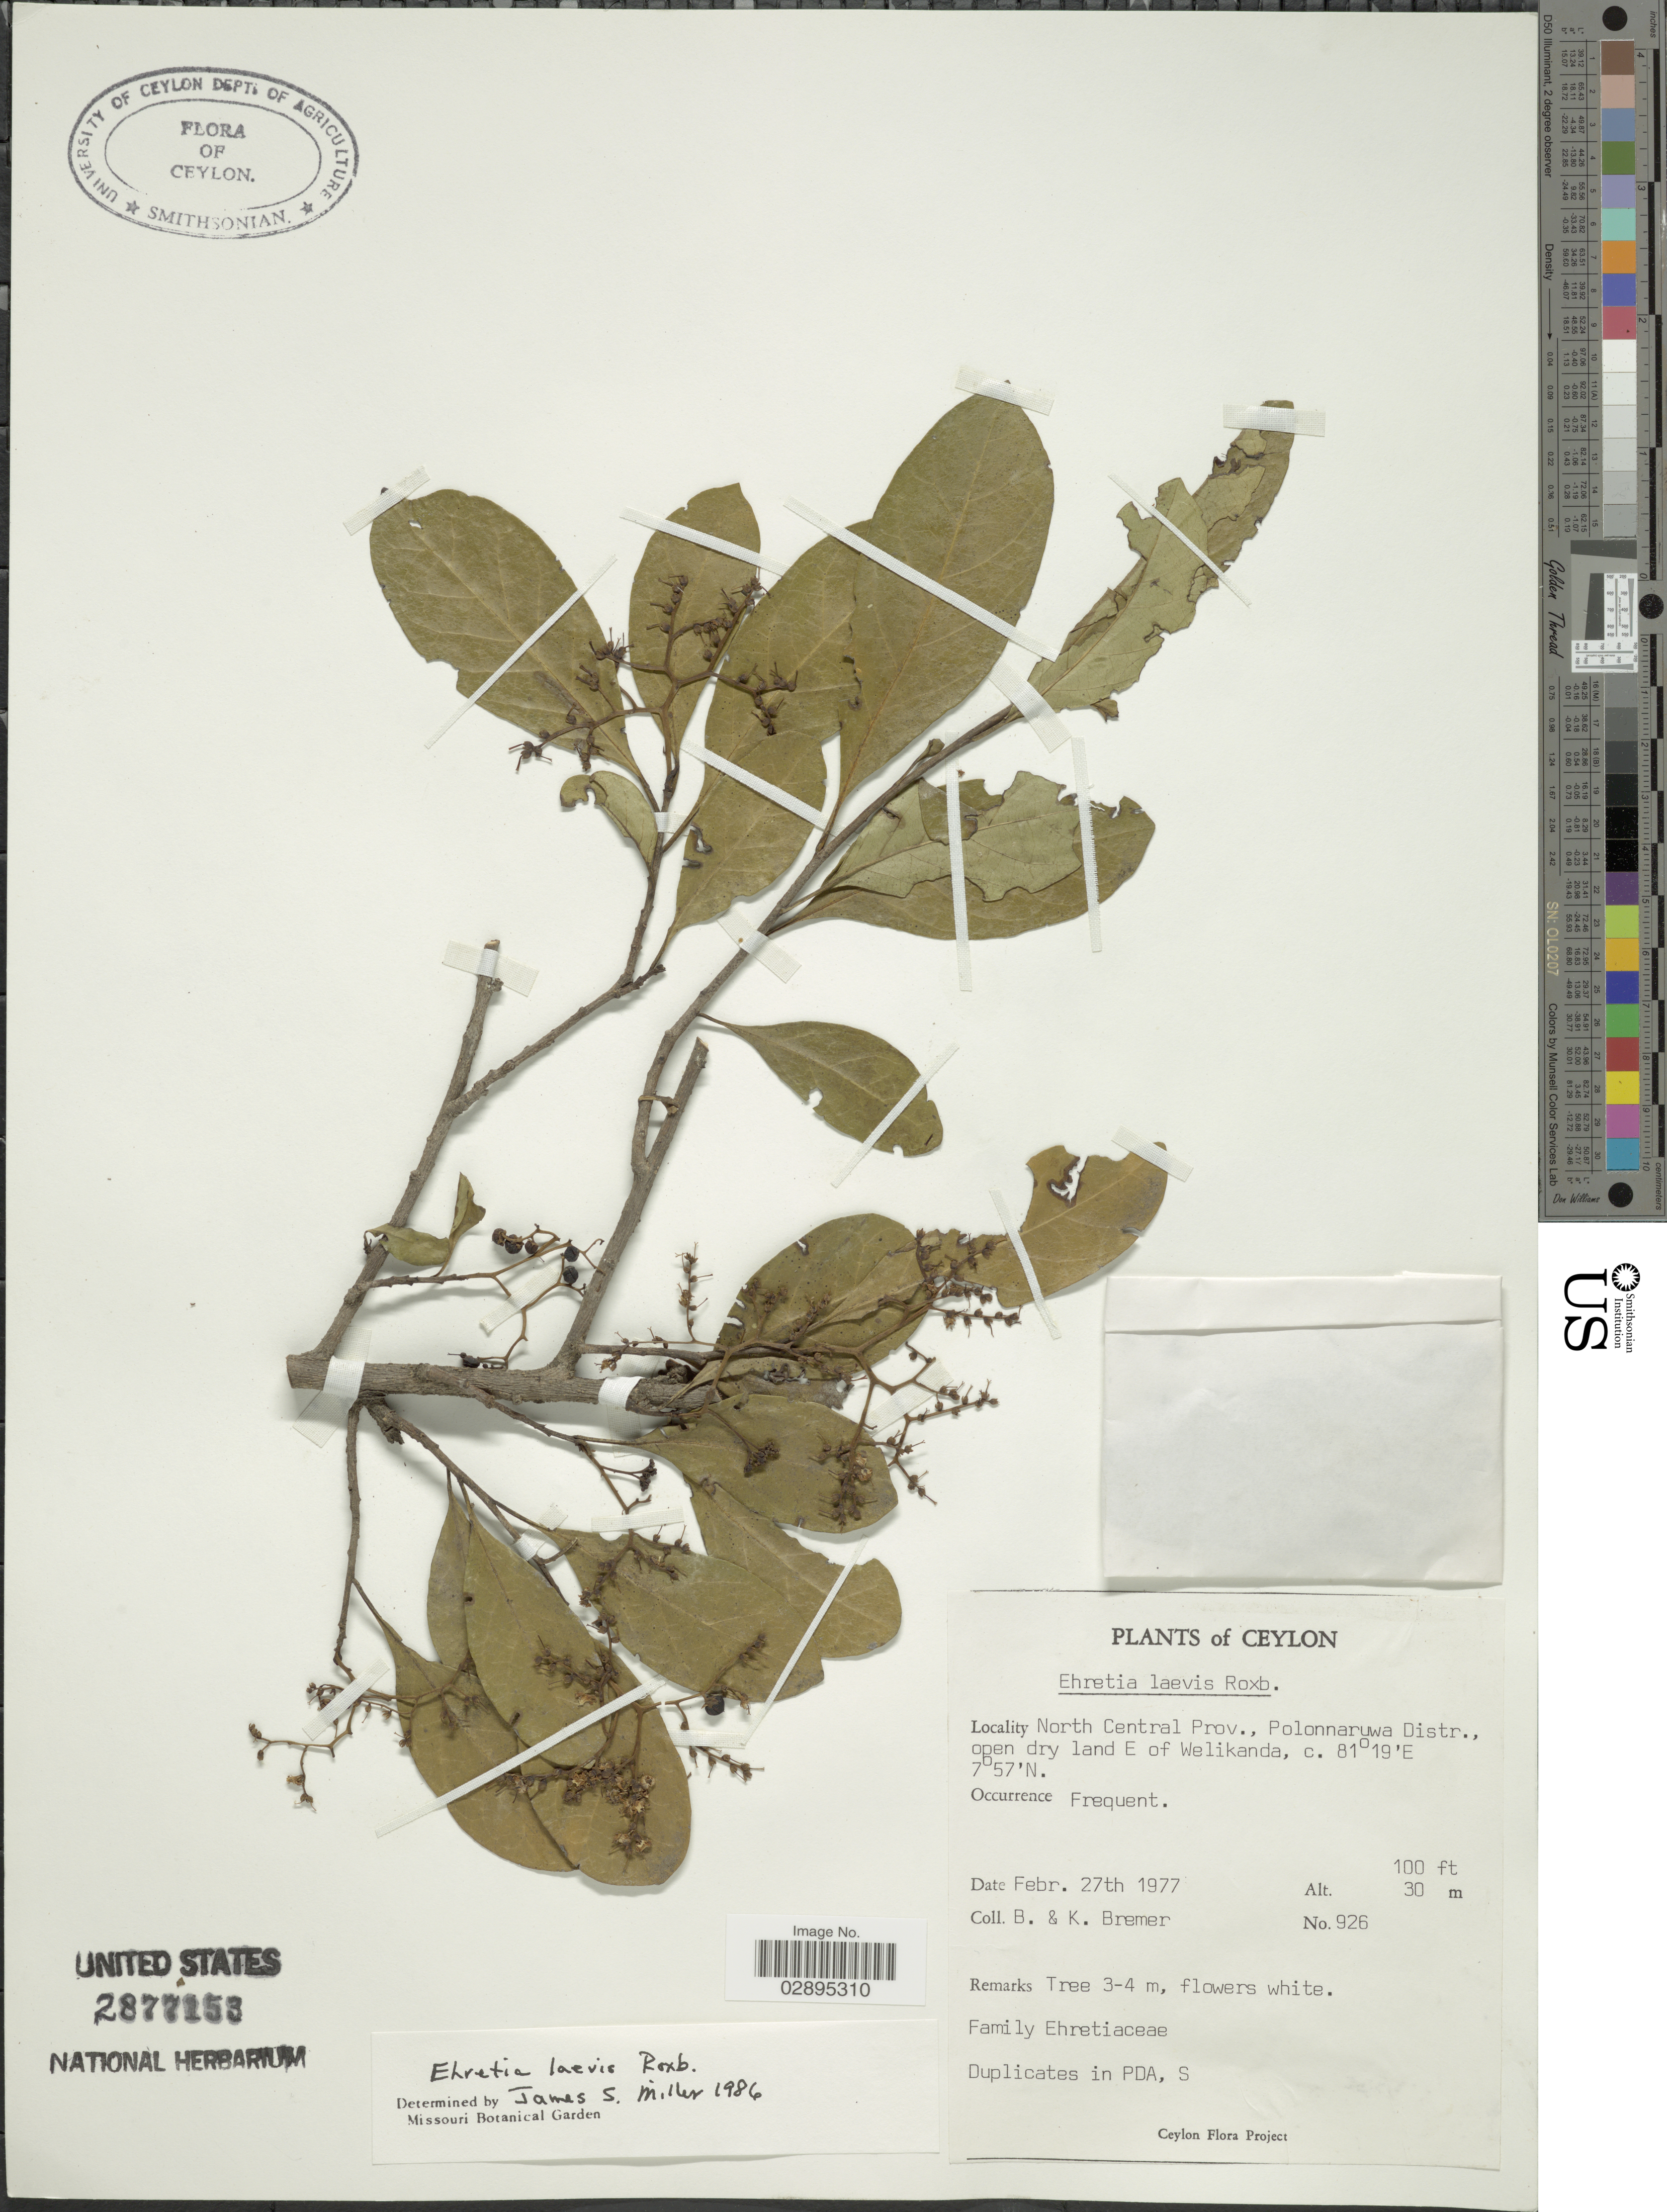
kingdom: Plantae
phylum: Tracheophyta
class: Magnoliopsida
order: Boraginales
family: Ehretiaceae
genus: Ehretia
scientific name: Ehretia laevis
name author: Roxb.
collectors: B. Bremer & K. Bremer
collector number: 926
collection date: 1977-02-27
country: Sri Lanka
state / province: North Central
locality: Ceylon. Polonnaruwa Distr., open dry land E of Welikanda.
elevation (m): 30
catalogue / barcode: US 2877153